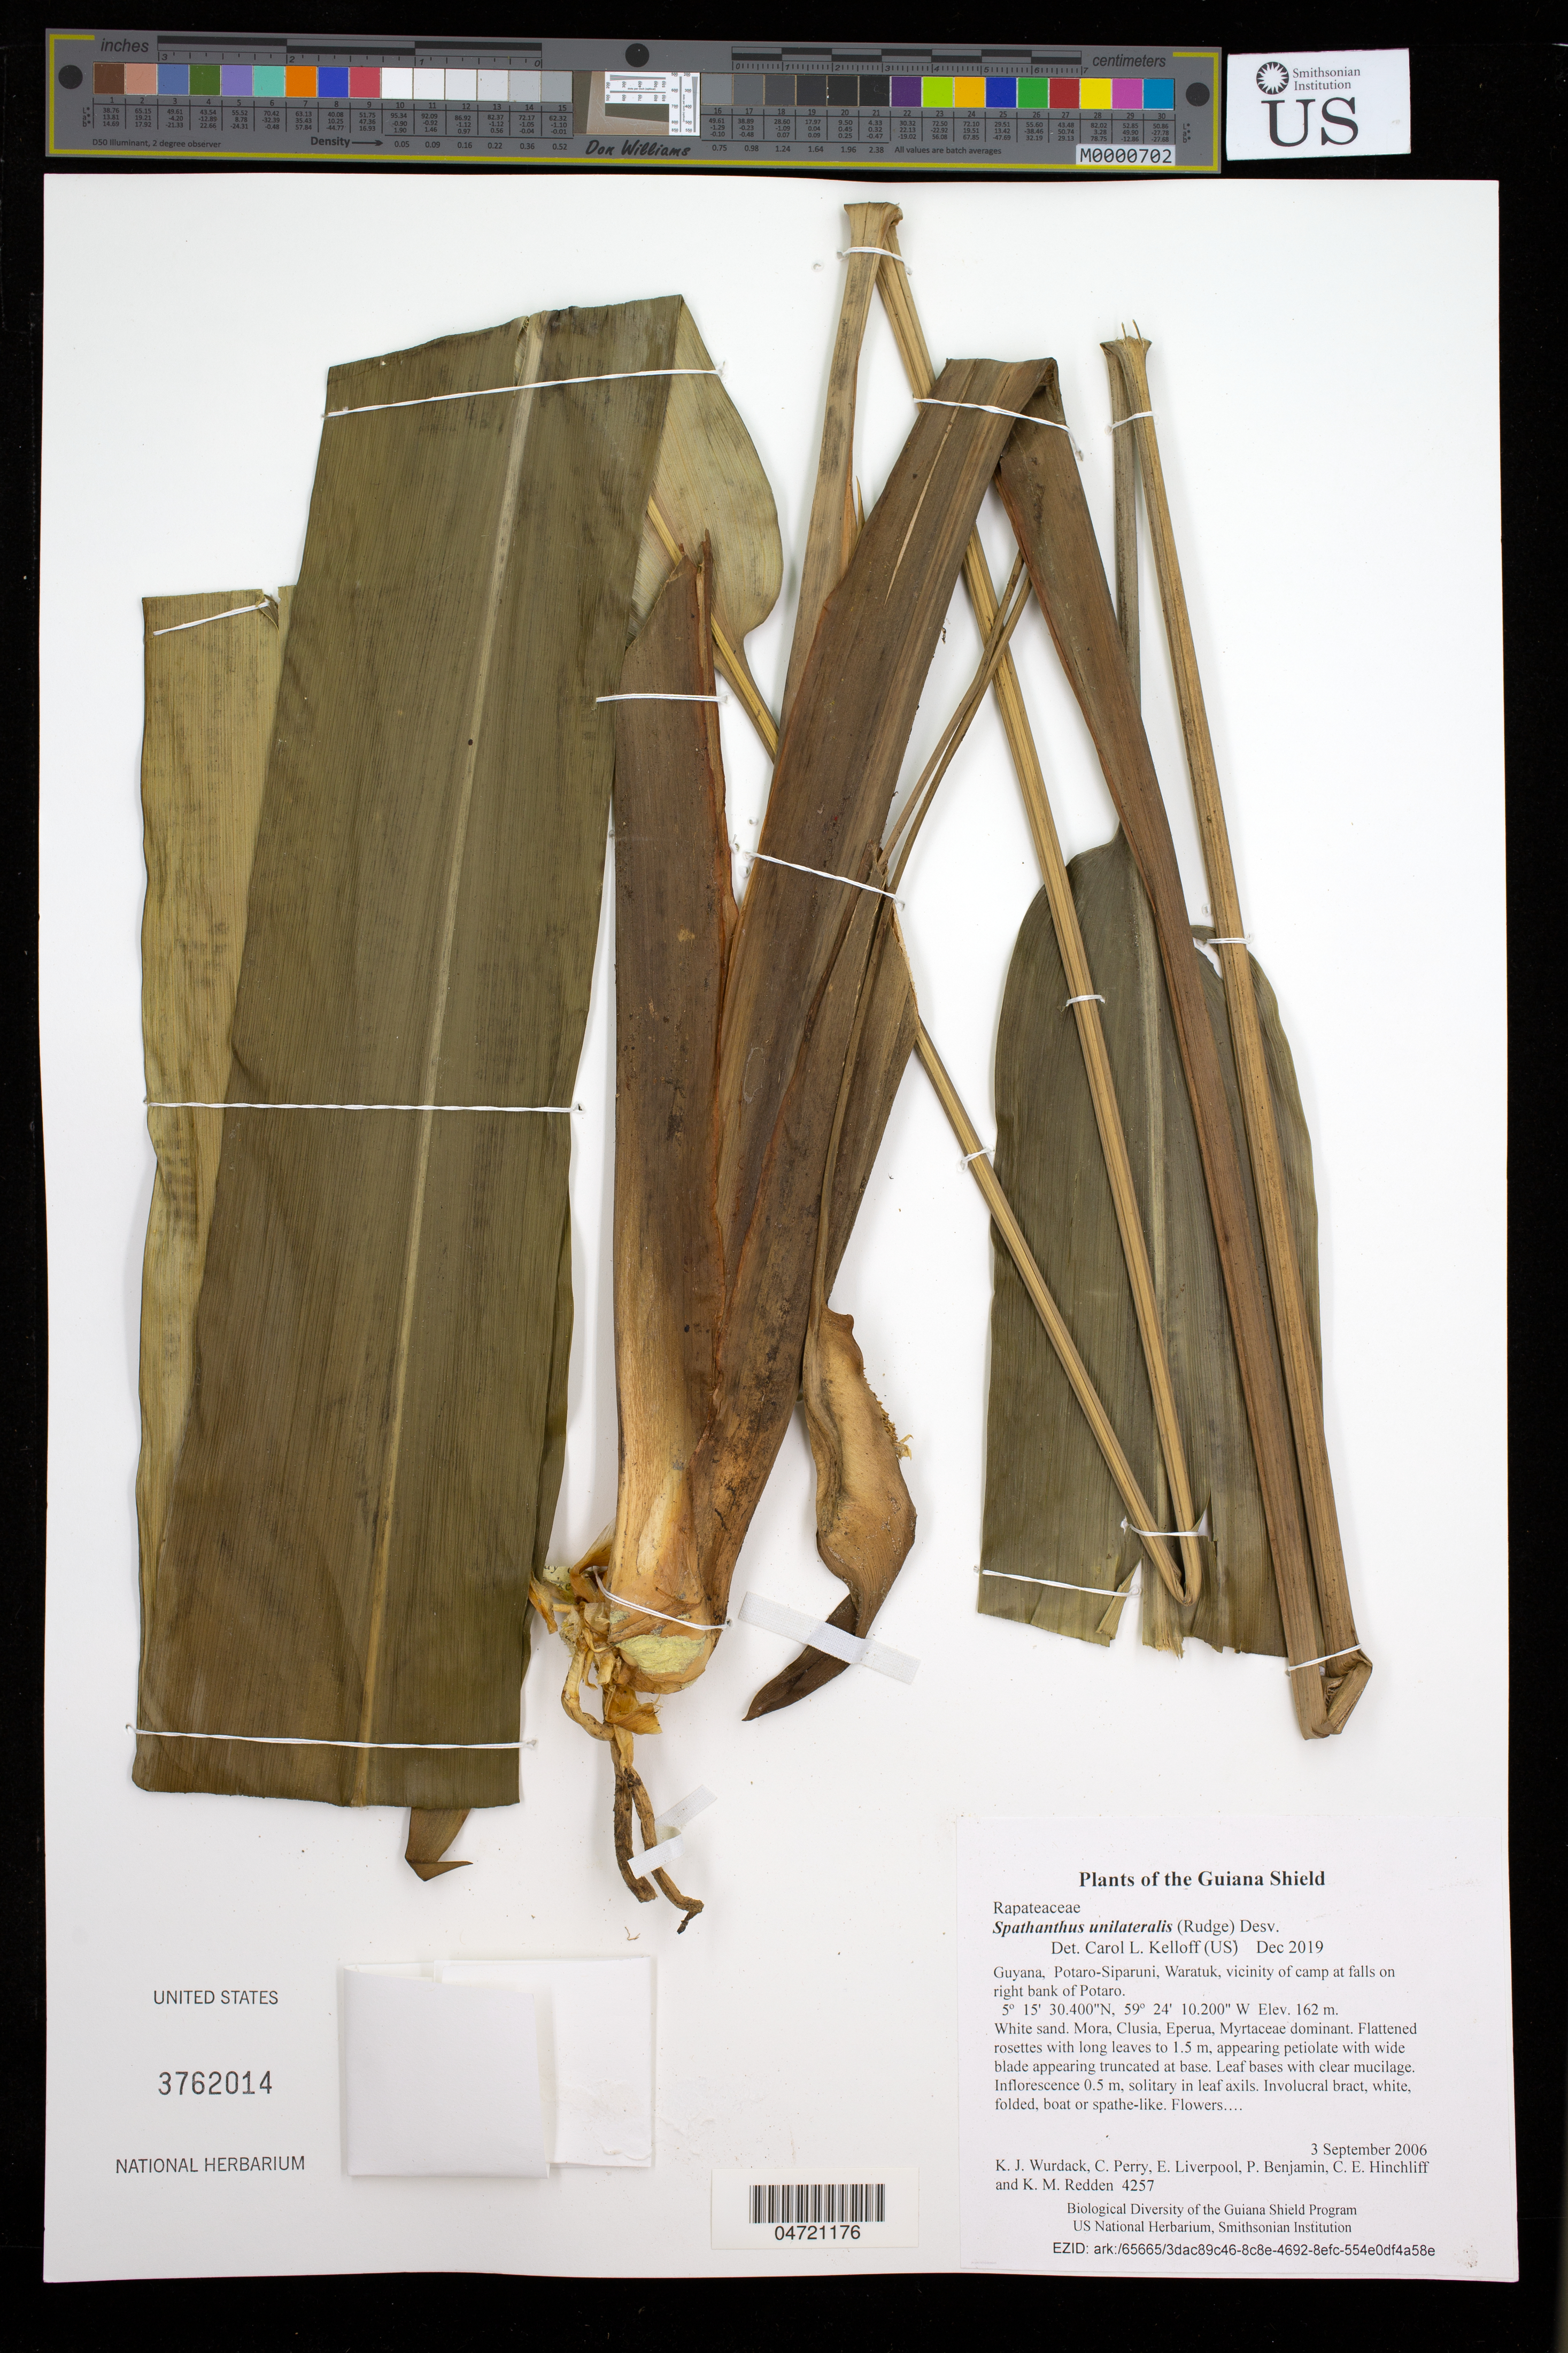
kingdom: Plantae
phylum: Tracheophyta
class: Liliopsida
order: Poales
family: Rapateaceae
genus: Spathanthus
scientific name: Spathanthus unilateralis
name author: (Rudge) Desv.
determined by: Kelloff, Carol L., (US), Smithsonian Institution - National Museum of Natural History (UNITED STATES)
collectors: K. Wurdack, C. Perry, E. Liverpool, P. Benjamin, C. E. Hinchliff & K. M. Redden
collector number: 4257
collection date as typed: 3 September 2006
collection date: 2006-09-03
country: Guyana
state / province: Potaro-Siparuni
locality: Waratuk, vicinity of camp at falls on right bank of Potaro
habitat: White sand. Mora, Clusia, Eperua, Myrtaceae dominant.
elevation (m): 162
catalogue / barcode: US 3762014